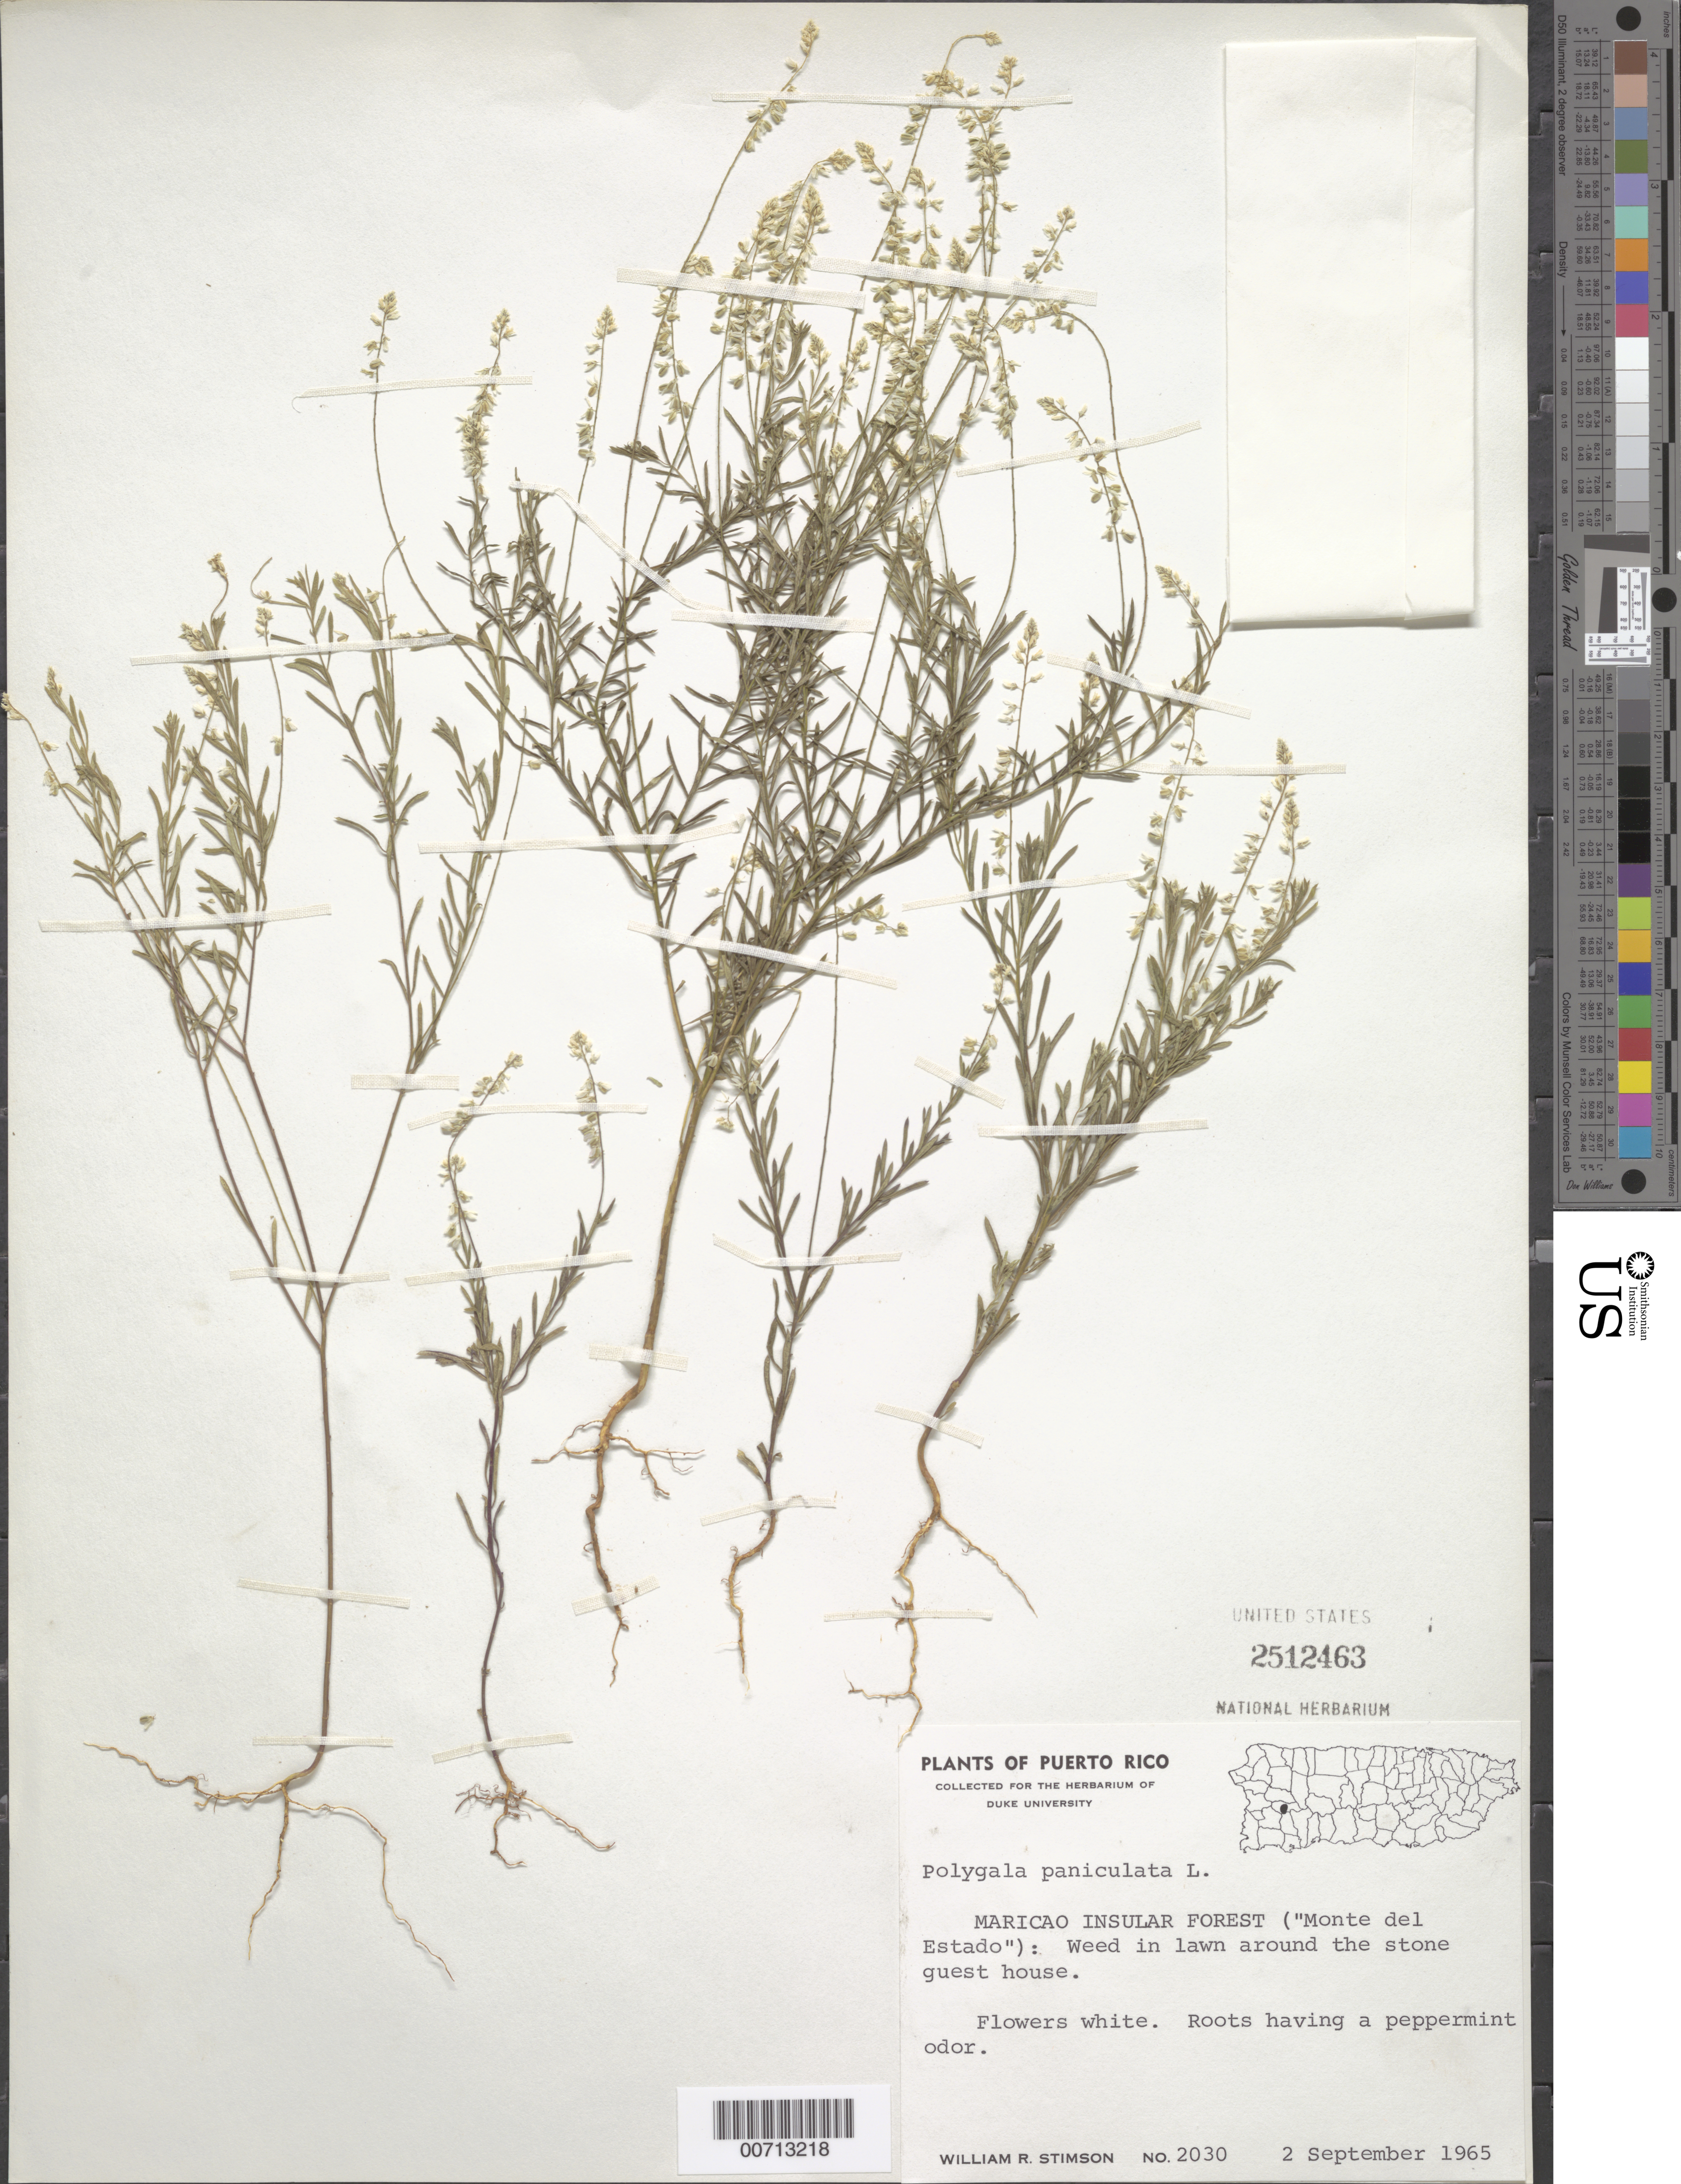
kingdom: Plantae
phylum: Tracheophyta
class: Magnoliopsida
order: Fabales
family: Polygalaceae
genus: Polygala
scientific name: Polygala paniculata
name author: L.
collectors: W. R. Stimson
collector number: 2030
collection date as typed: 02 Sep 1965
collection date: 1965-09-02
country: Puerto Rico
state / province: Maricao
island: Greater Antilles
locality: Maricao Insular Forest ("Monte del Estado")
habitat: Weed in lawn around the stone guest house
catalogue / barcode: US 2512463